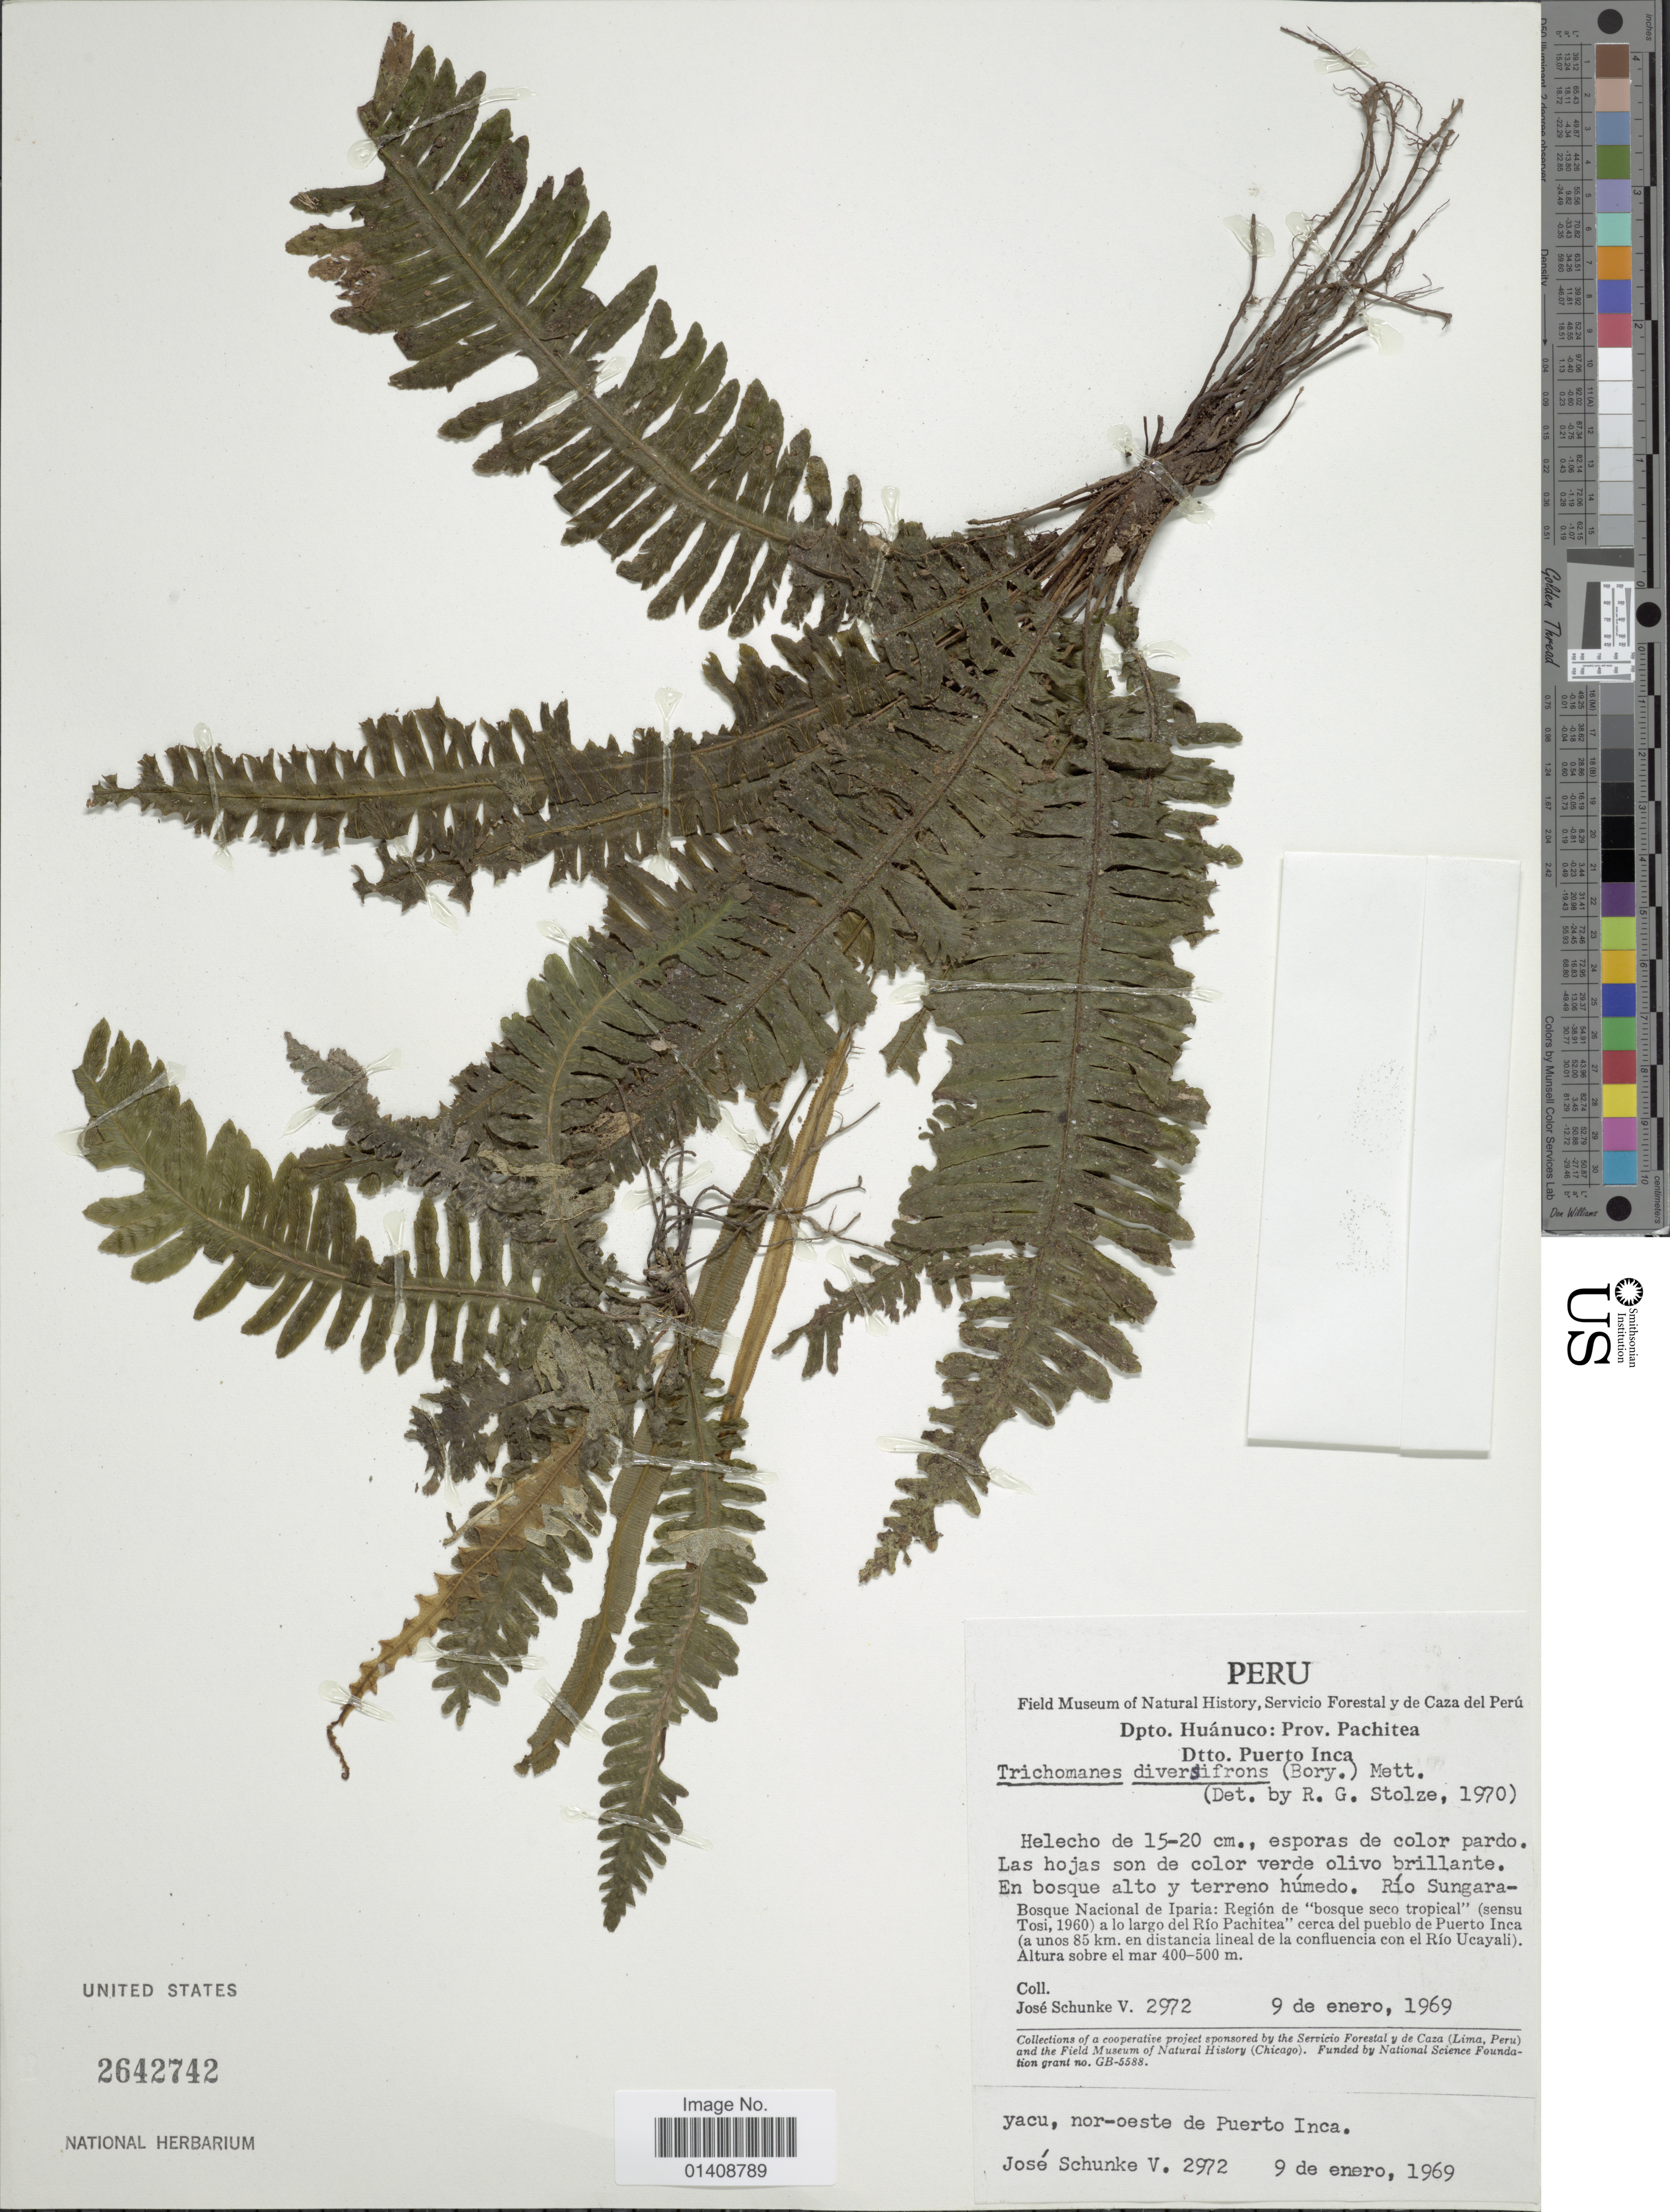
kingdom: Plantae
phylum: Tracheophyta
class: Polypodiopsida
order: Hymenophyllales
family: Hymenophyllaceae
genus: Trichomanes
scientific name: Trichomanes diversifrons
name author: (Bory) Mett. ex Sadeb.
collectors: J. Schunke Vigo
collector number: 2972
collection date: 1969-01-09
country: Peru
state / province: Huánuco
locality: Prov. Pachitea. Dtto. Puerto Inca. Rio Sungara. Bosque Nacional de Iparia: Rio Pachitea. Cerca del pueblo de Puerto Inca. Rio Ucayali.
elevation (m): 400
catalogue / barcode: US 2642742